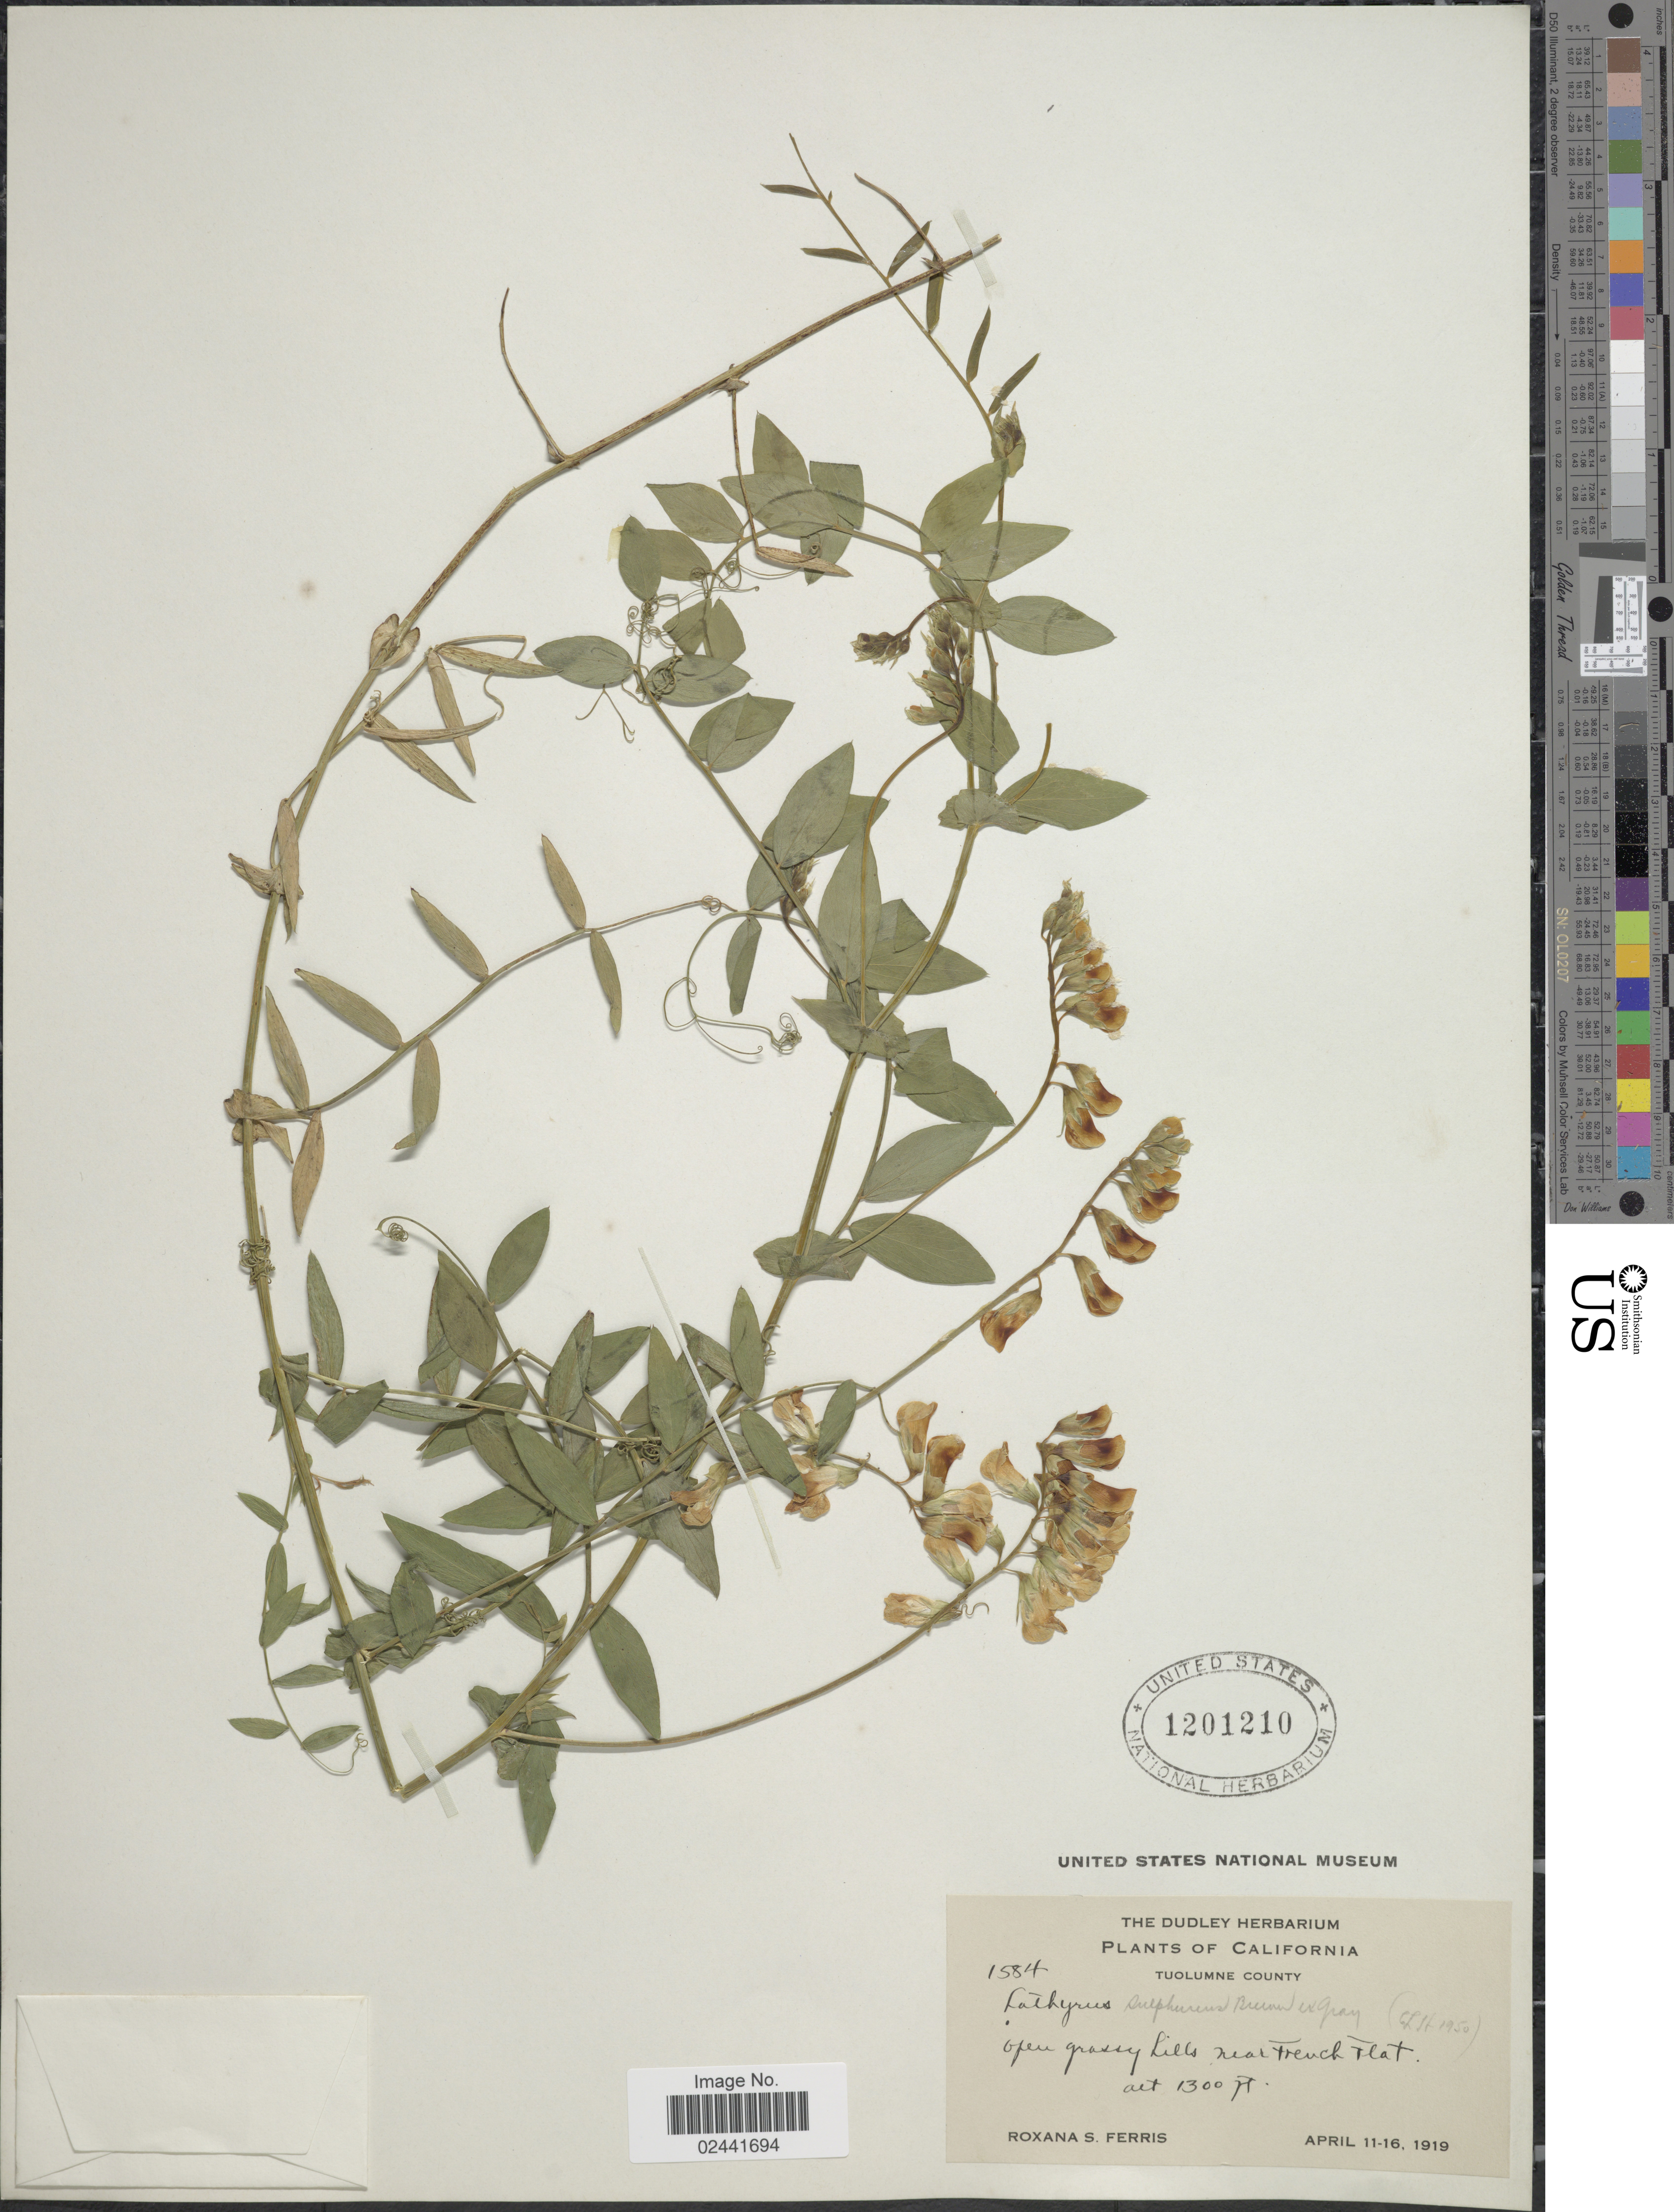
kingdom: Plantae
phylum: Tracheophyta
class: Magnoliopsida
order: Fabales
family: Fabaceae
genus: Lathyrus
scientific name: Lathyrus sulphureus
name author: W.H. Brewer ex A. Gray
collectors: R. S. Ferris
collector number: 1584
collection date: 1919-04-11/1919-04-16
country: United States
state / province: California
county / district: Tuolumne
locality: Tuolumne County, open grassy hills near French Flat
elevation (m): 396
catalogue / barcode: US 1201210